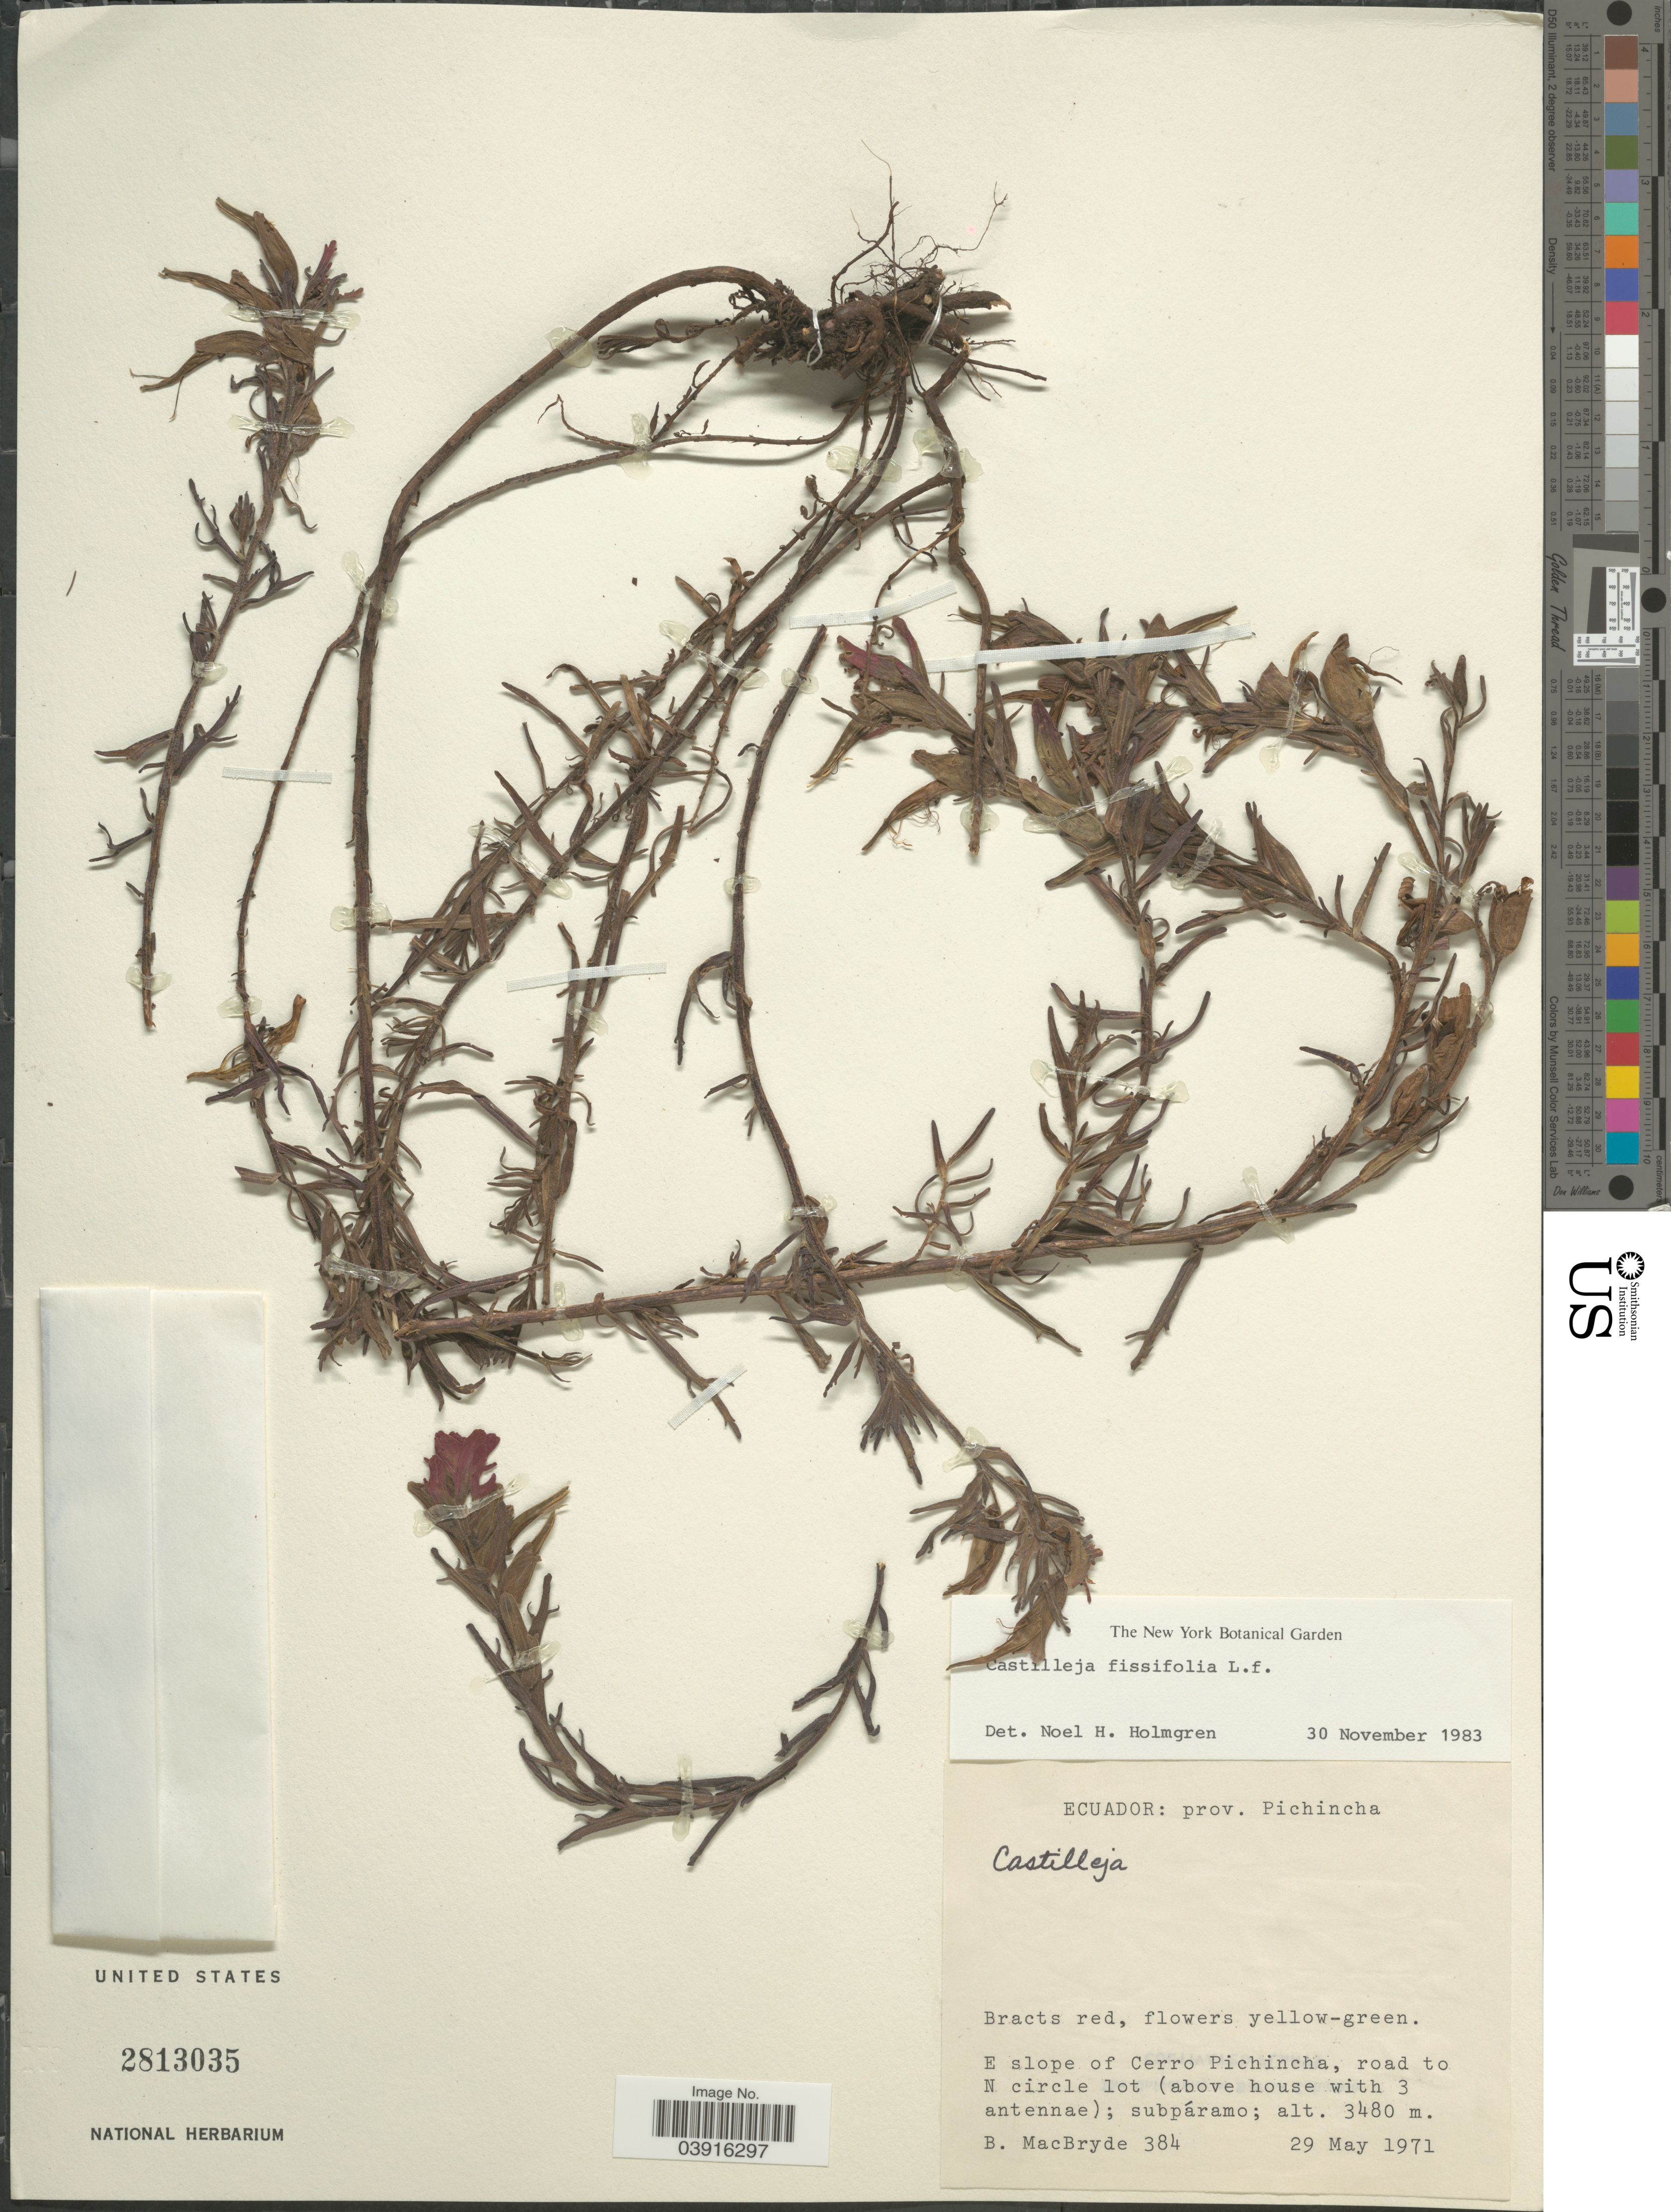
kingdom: Plantae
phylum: Tracheophyta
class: Magnoliopsida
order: Lamiales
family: Orobanchaceae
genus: Castilleja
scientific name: Castilleja fissifolia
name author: L. f.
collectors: B. MacBryde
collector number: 384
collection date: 1971-05-29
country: Ecuador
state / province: Pichincha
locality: E slope of Cerro Pichincha, road to N circle lot (above house with 3 antennae); subpáramo.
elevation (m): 3480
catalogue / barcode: US 2813035